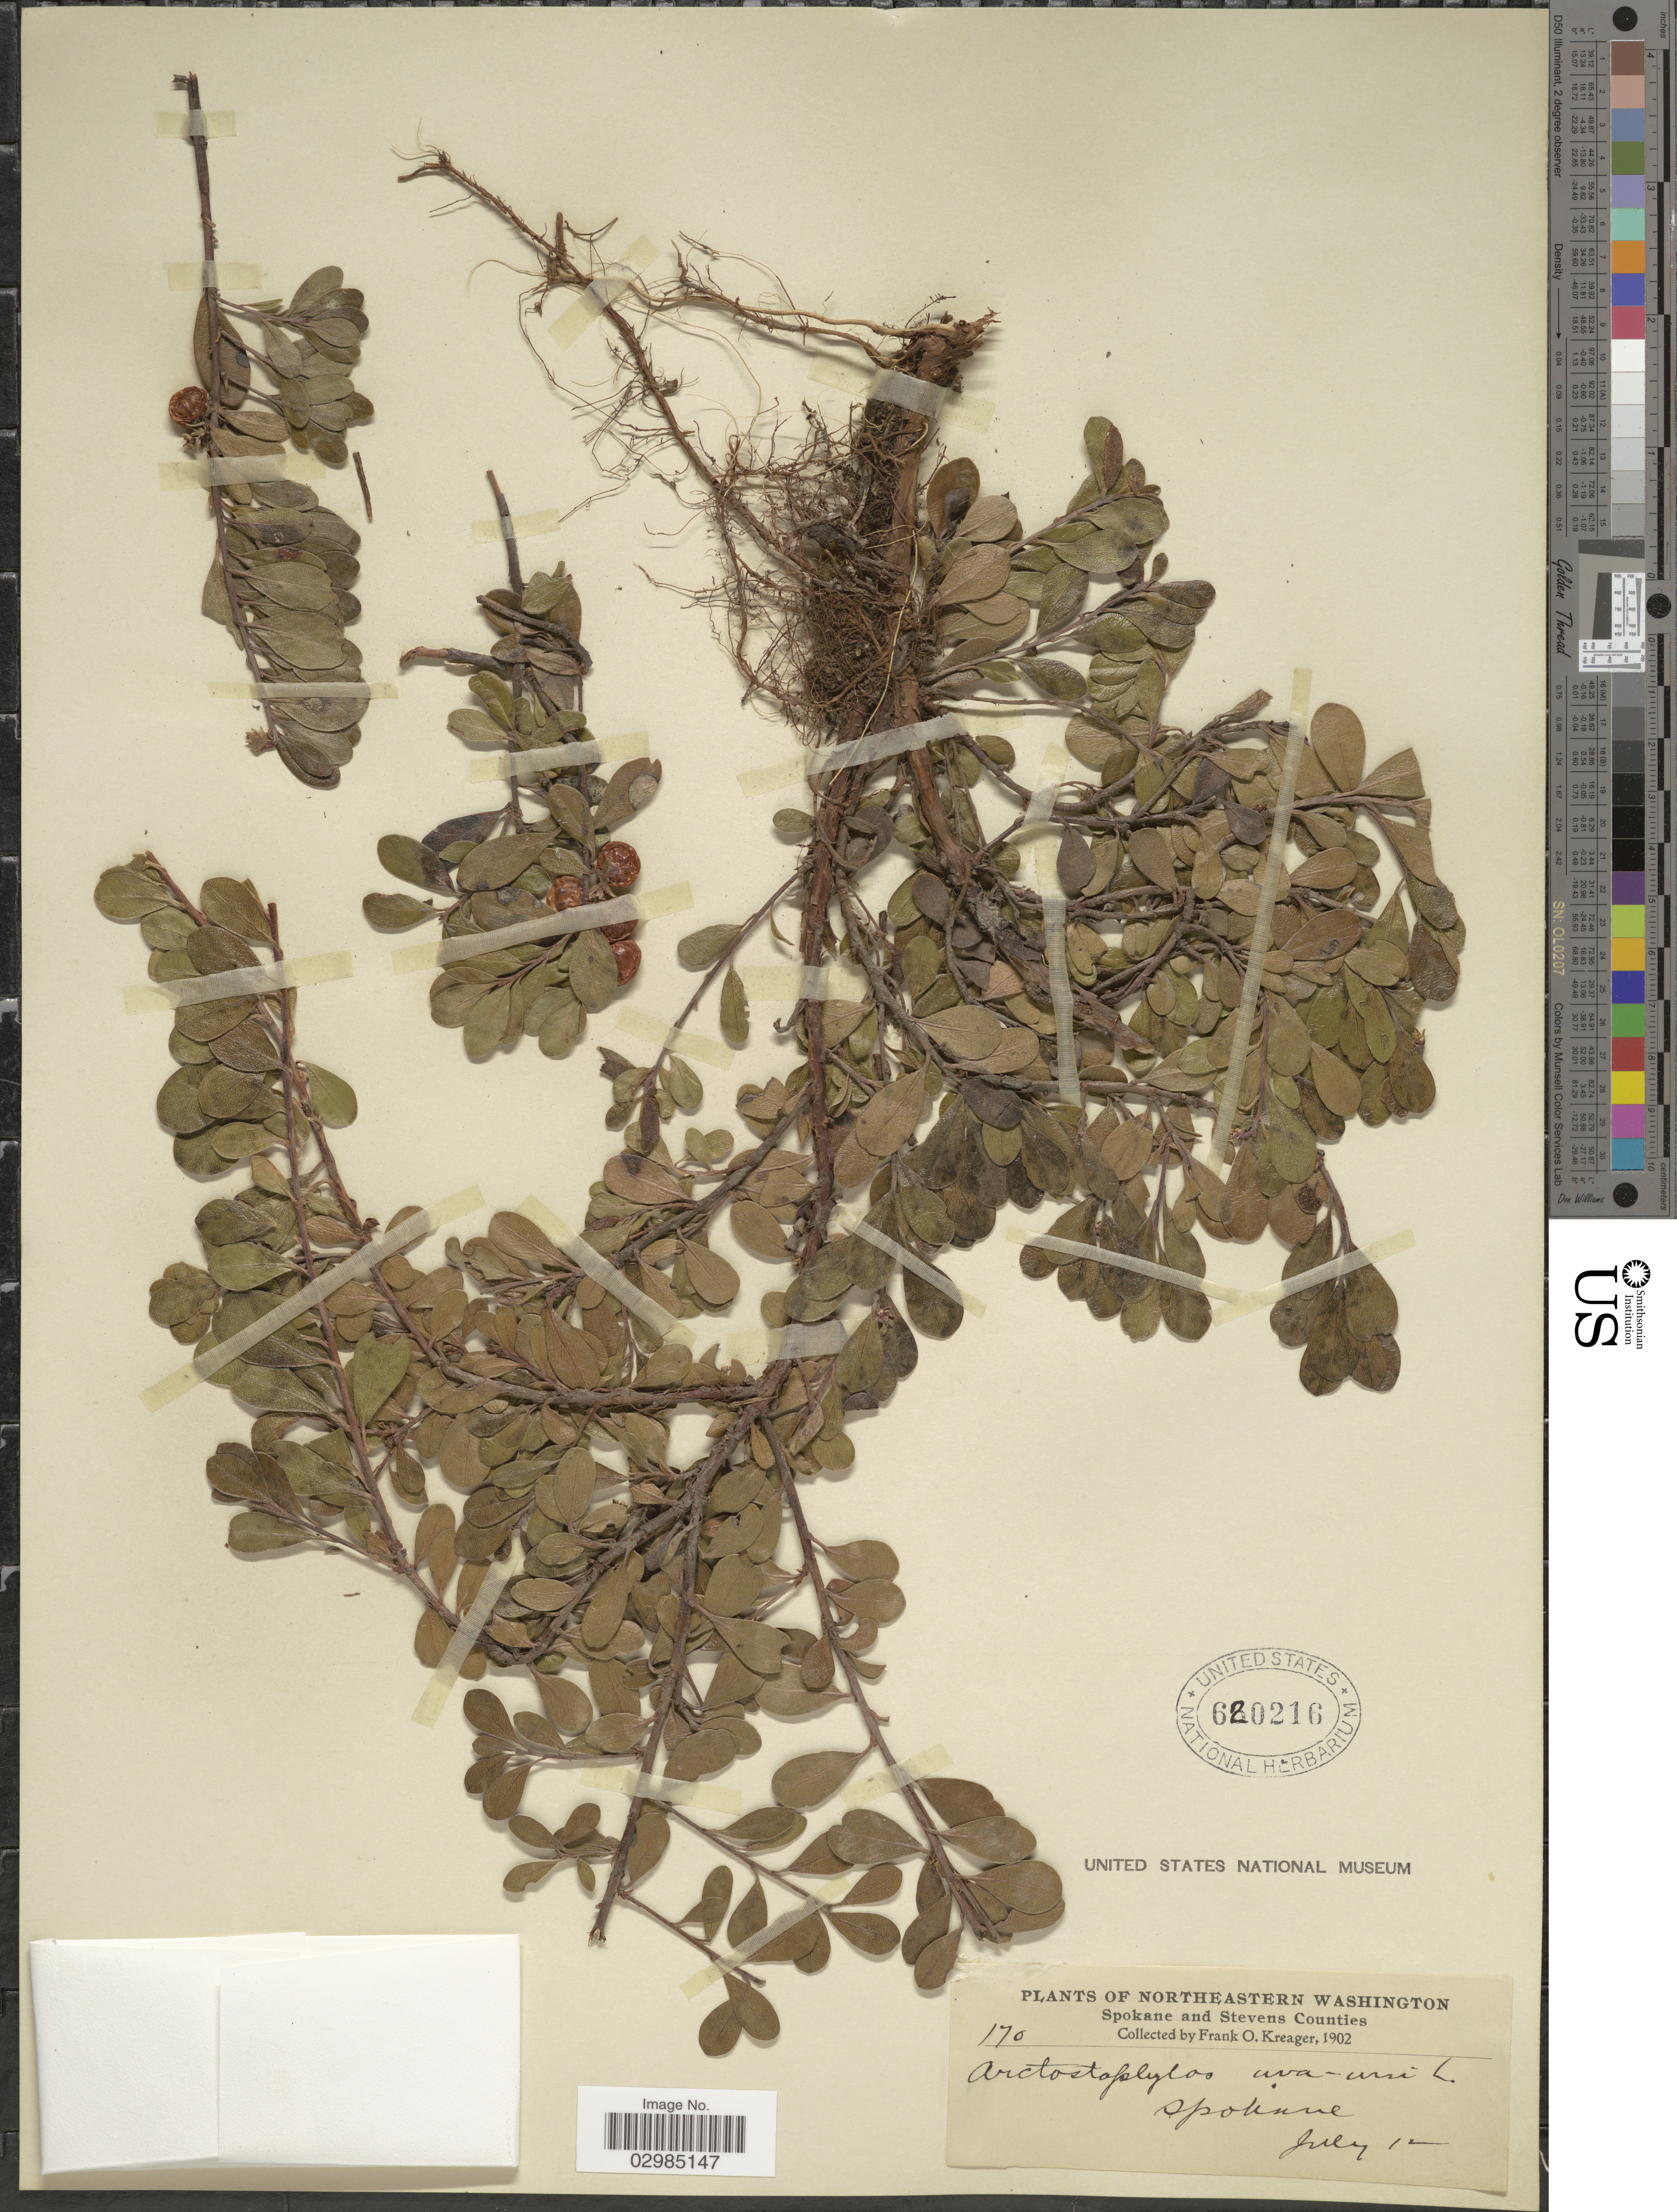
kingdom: Plantae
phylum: Tracheophyta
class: Magnoliopsida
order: Ericales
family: Ericaceae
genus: Arctostaphylos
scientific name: Arctostaphylos uva-ursi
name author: (L.) Spreng.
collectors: F. Kreager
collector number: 170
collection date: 1902-07-12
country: United States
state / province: Washington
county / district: Spokane / Stevens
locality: Northeastern Washington. Spokane and Stevens Counties. Spokane.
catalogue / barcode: US 620216